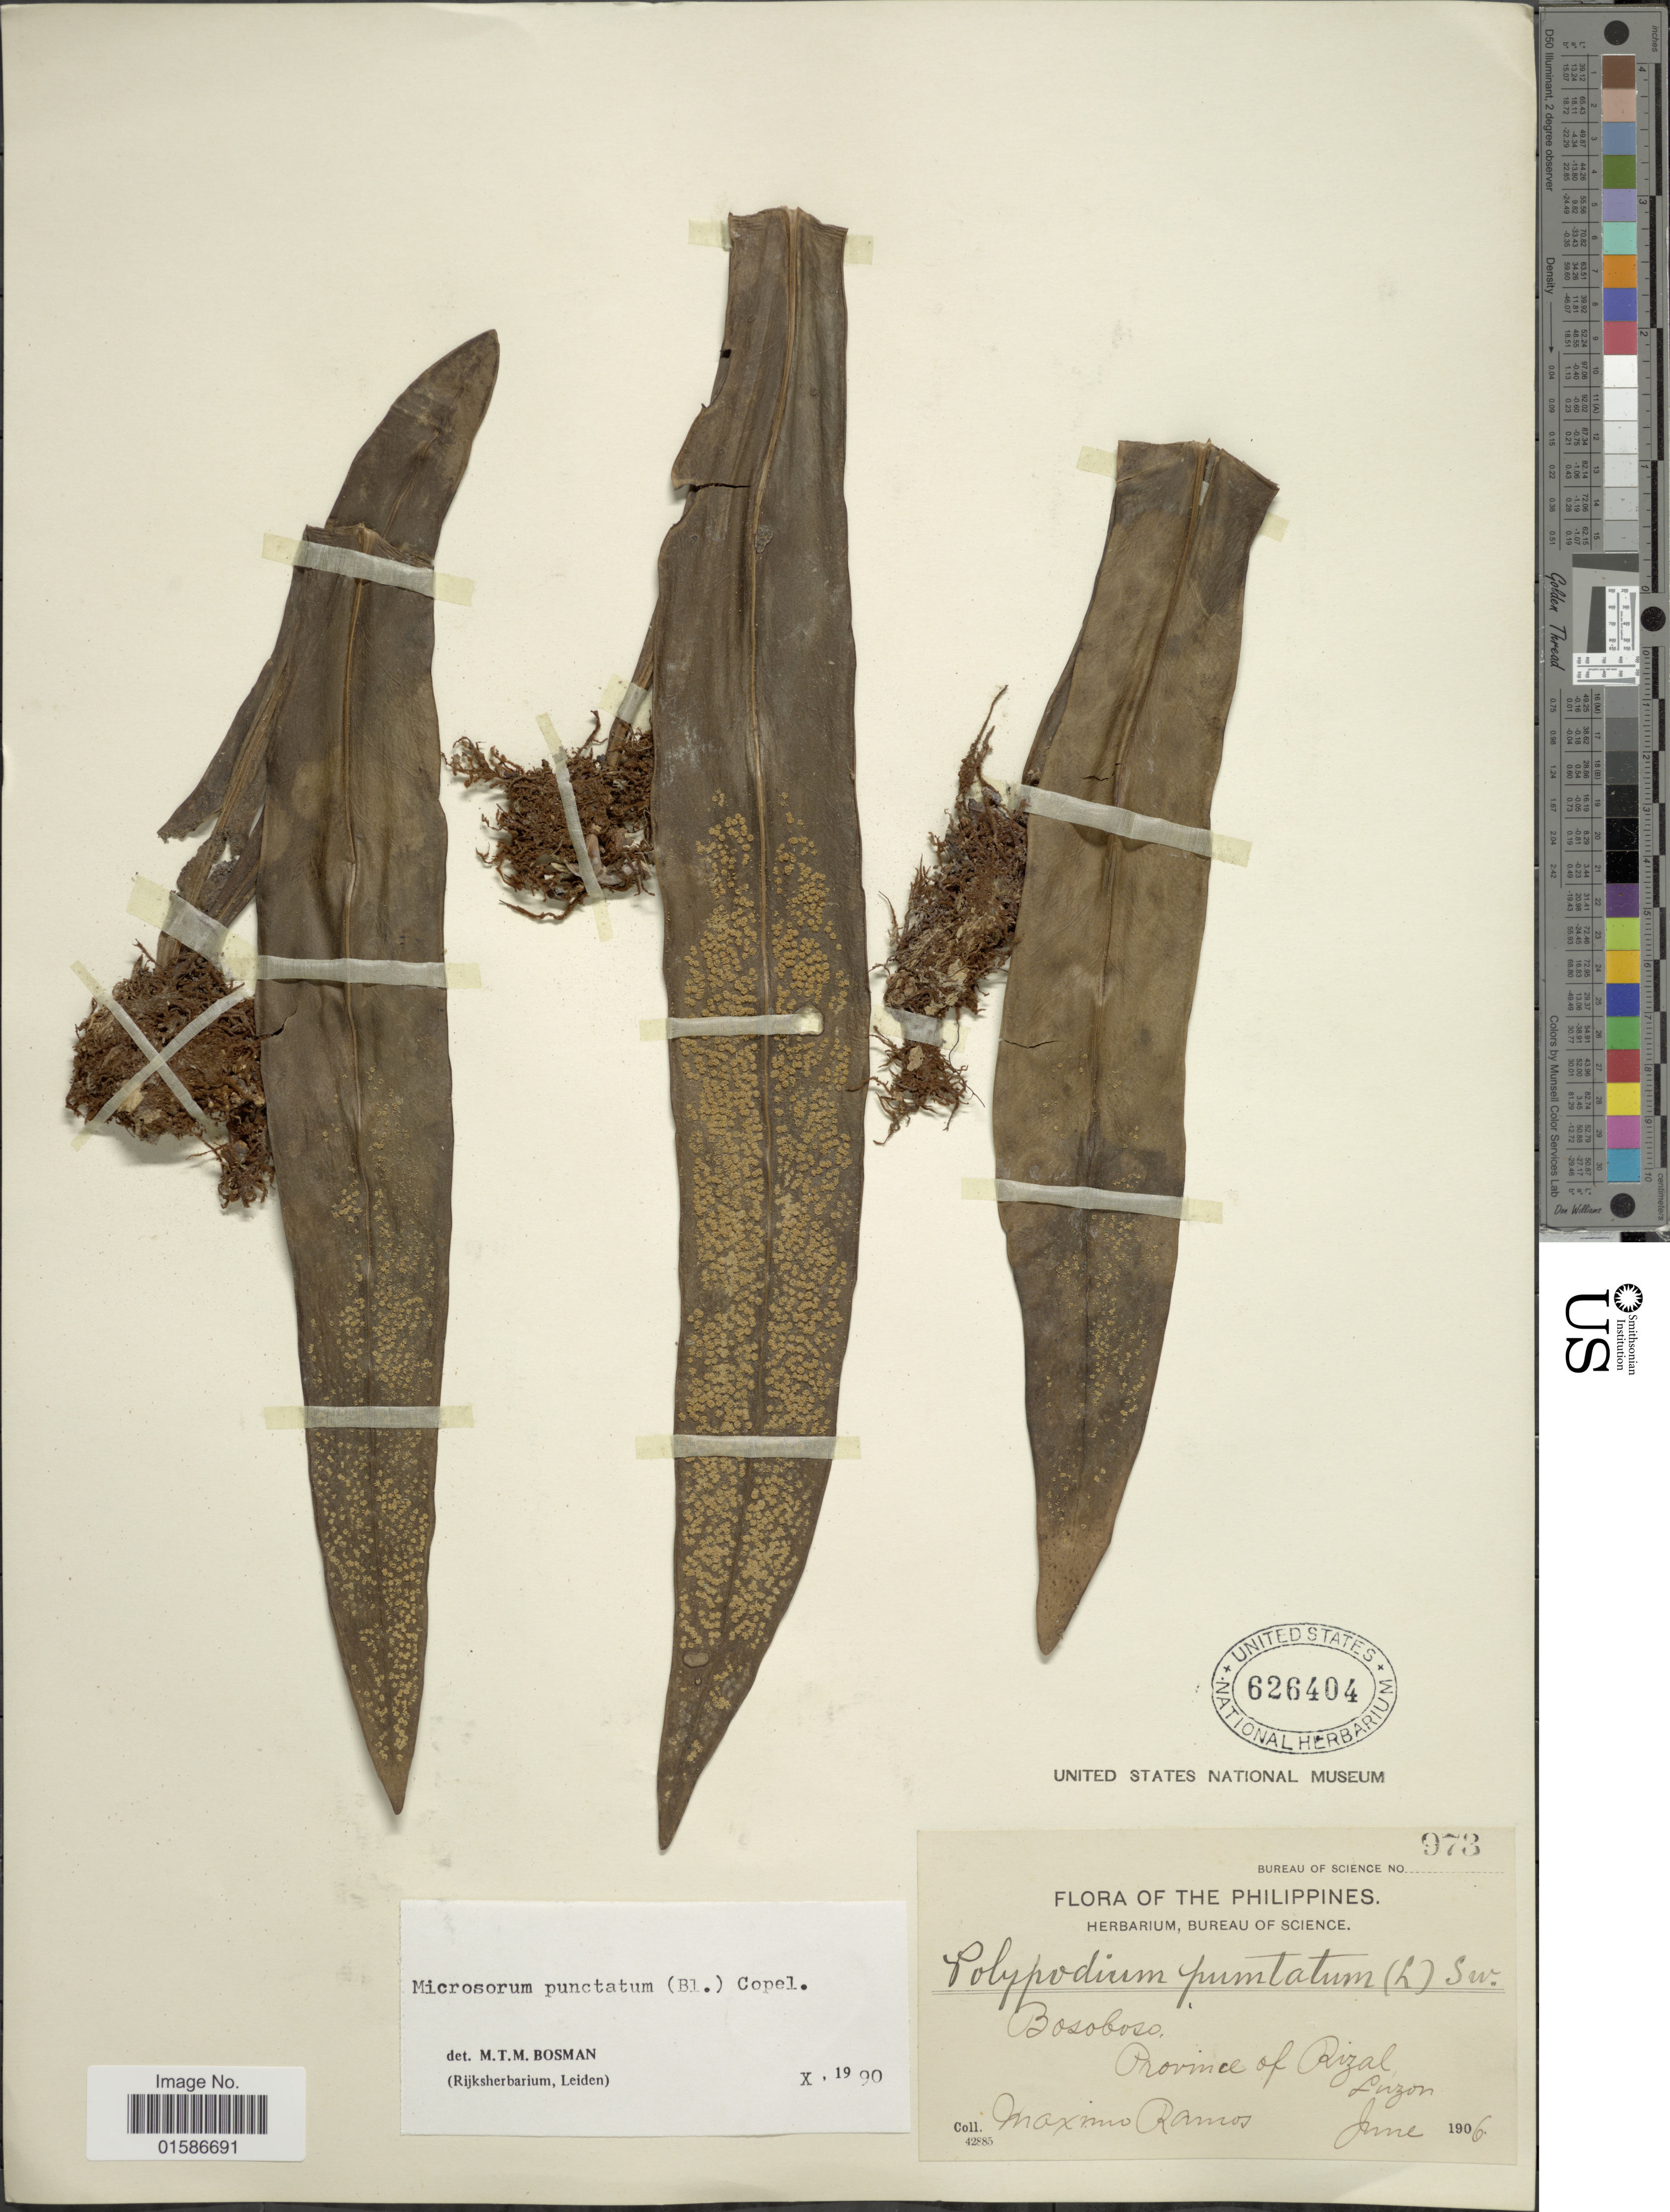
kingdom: Plantae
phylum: Tracheophyta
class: Polypodiopsida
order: Polypodiales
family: Polypodiaceae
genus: Microsorum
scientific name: Microsorum punctatum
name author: (L.) Copel.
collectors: M. Ramos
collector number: Bureau of Science 973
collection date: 1906-06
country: Philippines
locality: Bosoboso, Province of Rizal, Luzon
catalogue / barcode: US 626404